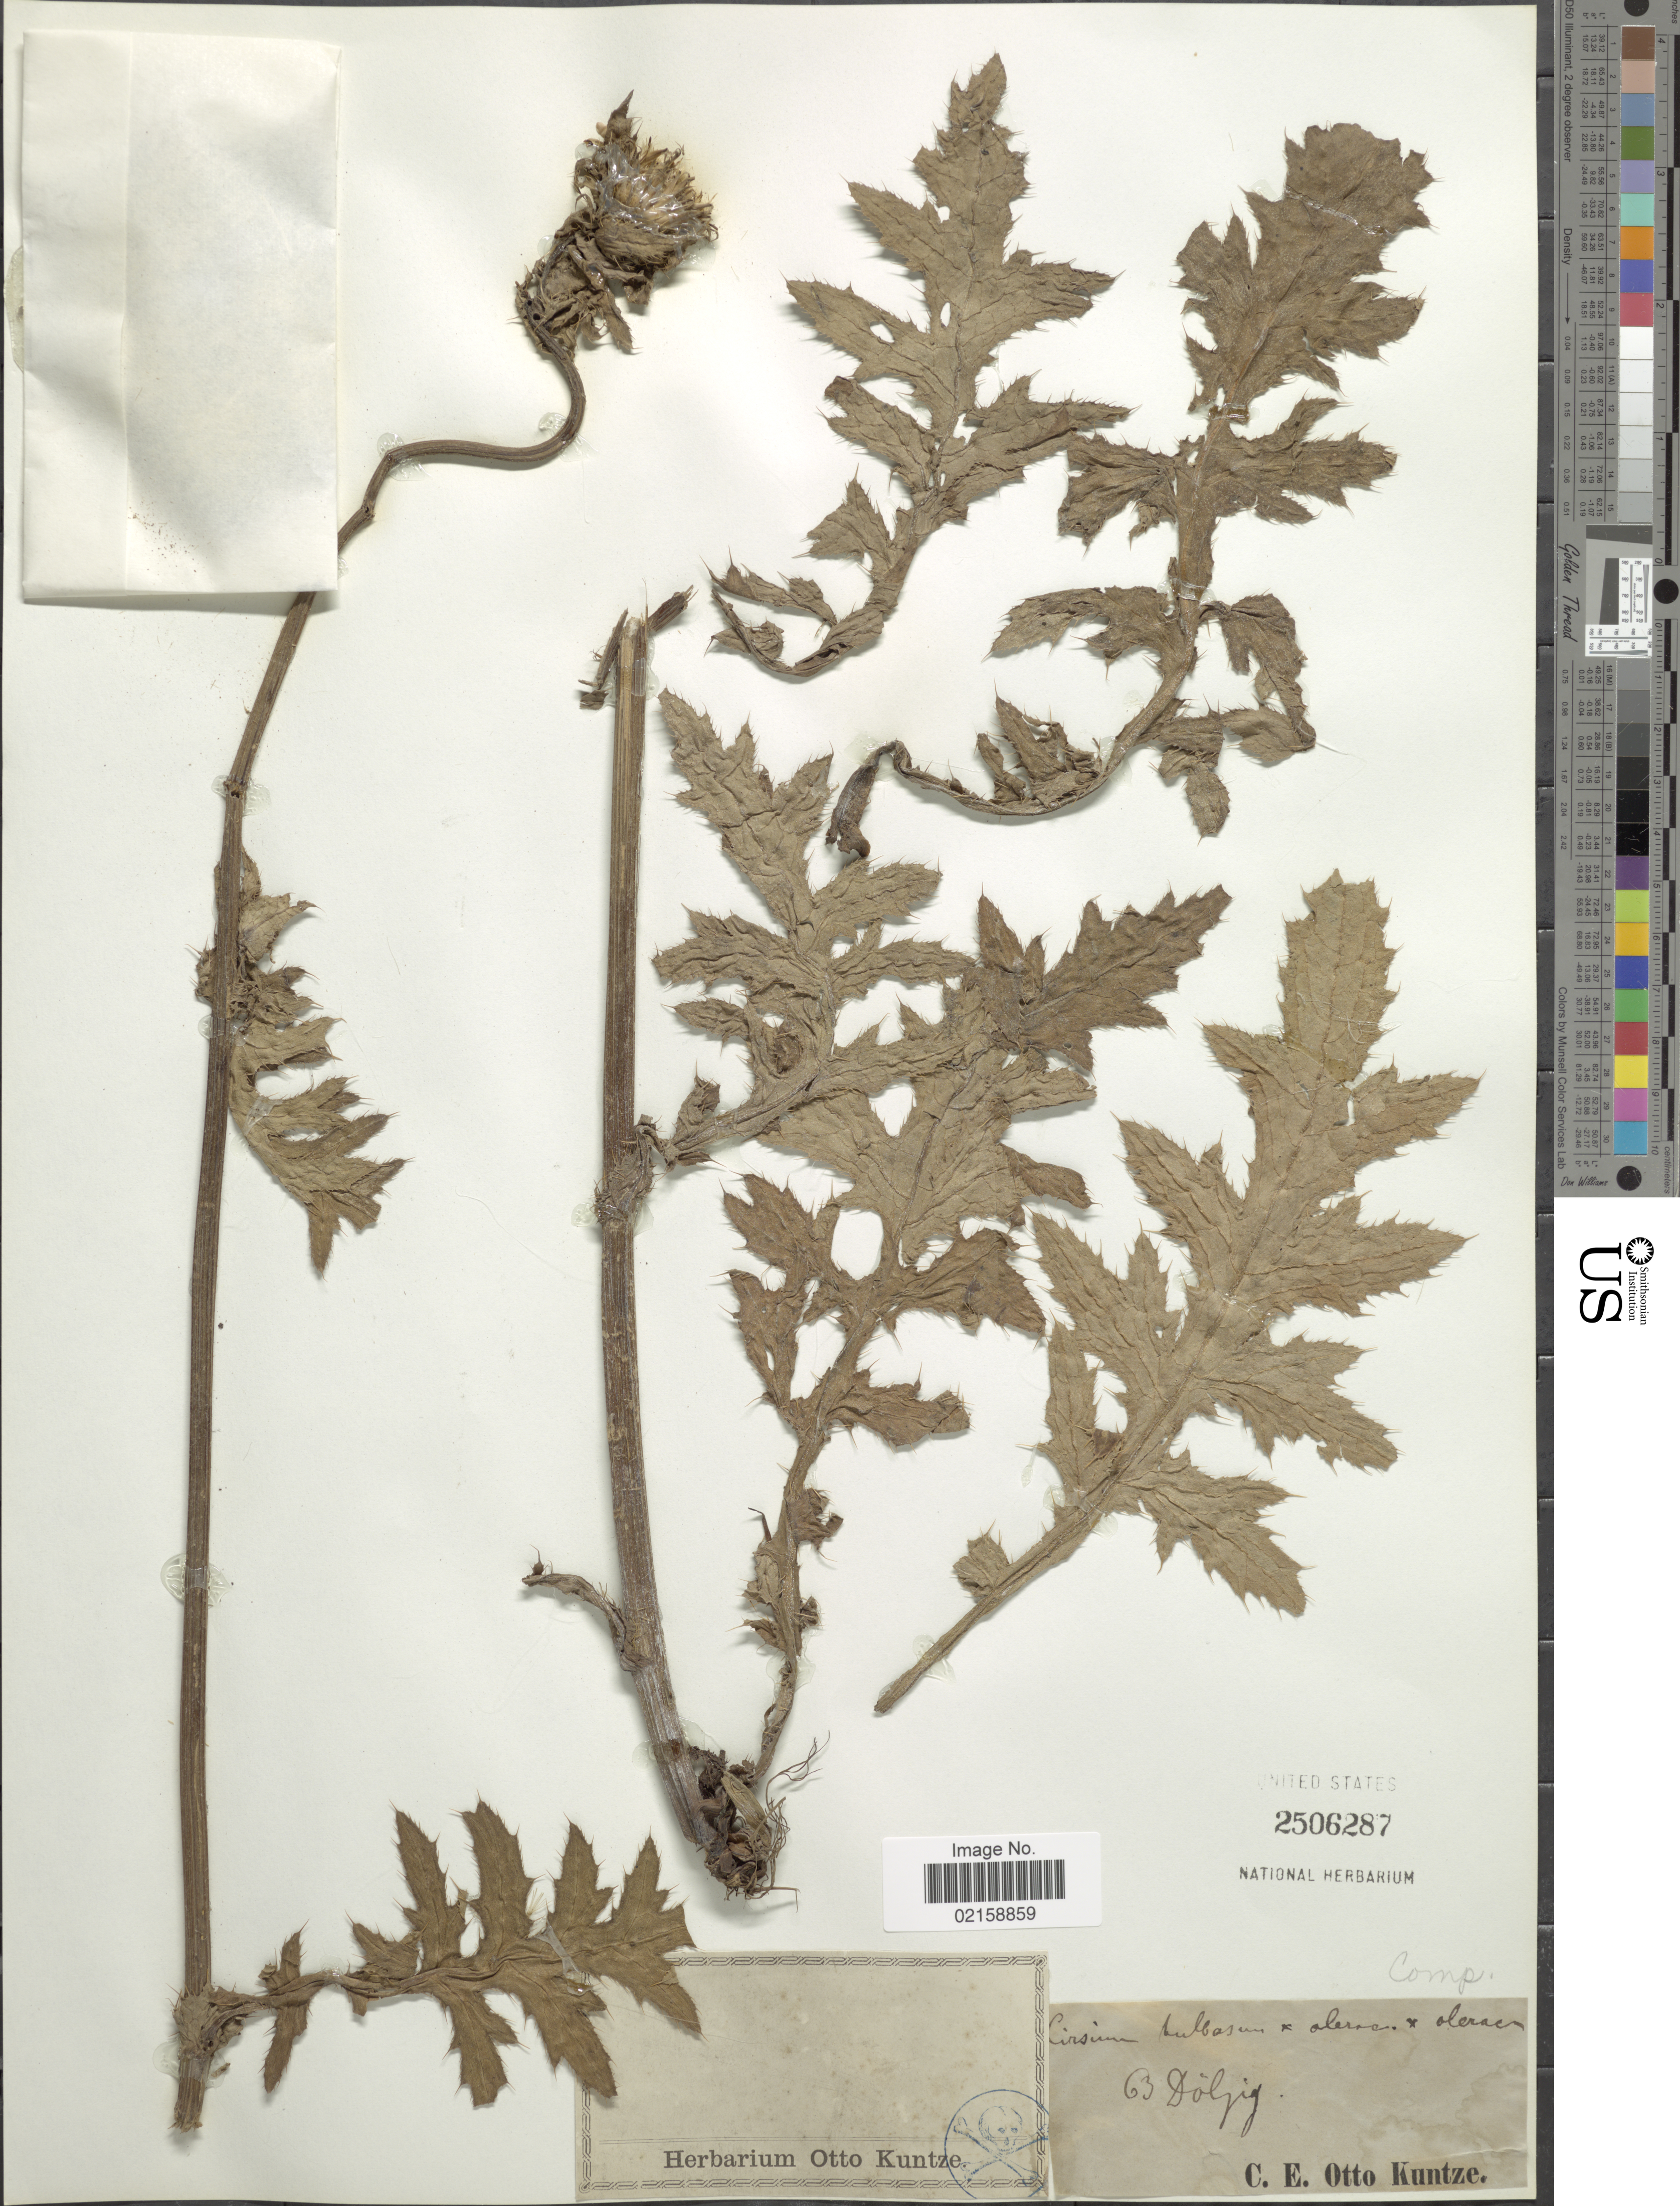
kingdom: Plantae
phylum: Tracheophyta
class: Magnoliopsida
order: Asterales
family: Asteraceae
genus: Cirsium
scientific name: Cirsium tuberosum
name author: (L.) All.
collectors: C.E.O. Kuntze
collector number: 63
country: Germany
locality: Dolzig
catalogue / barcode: US 2506287